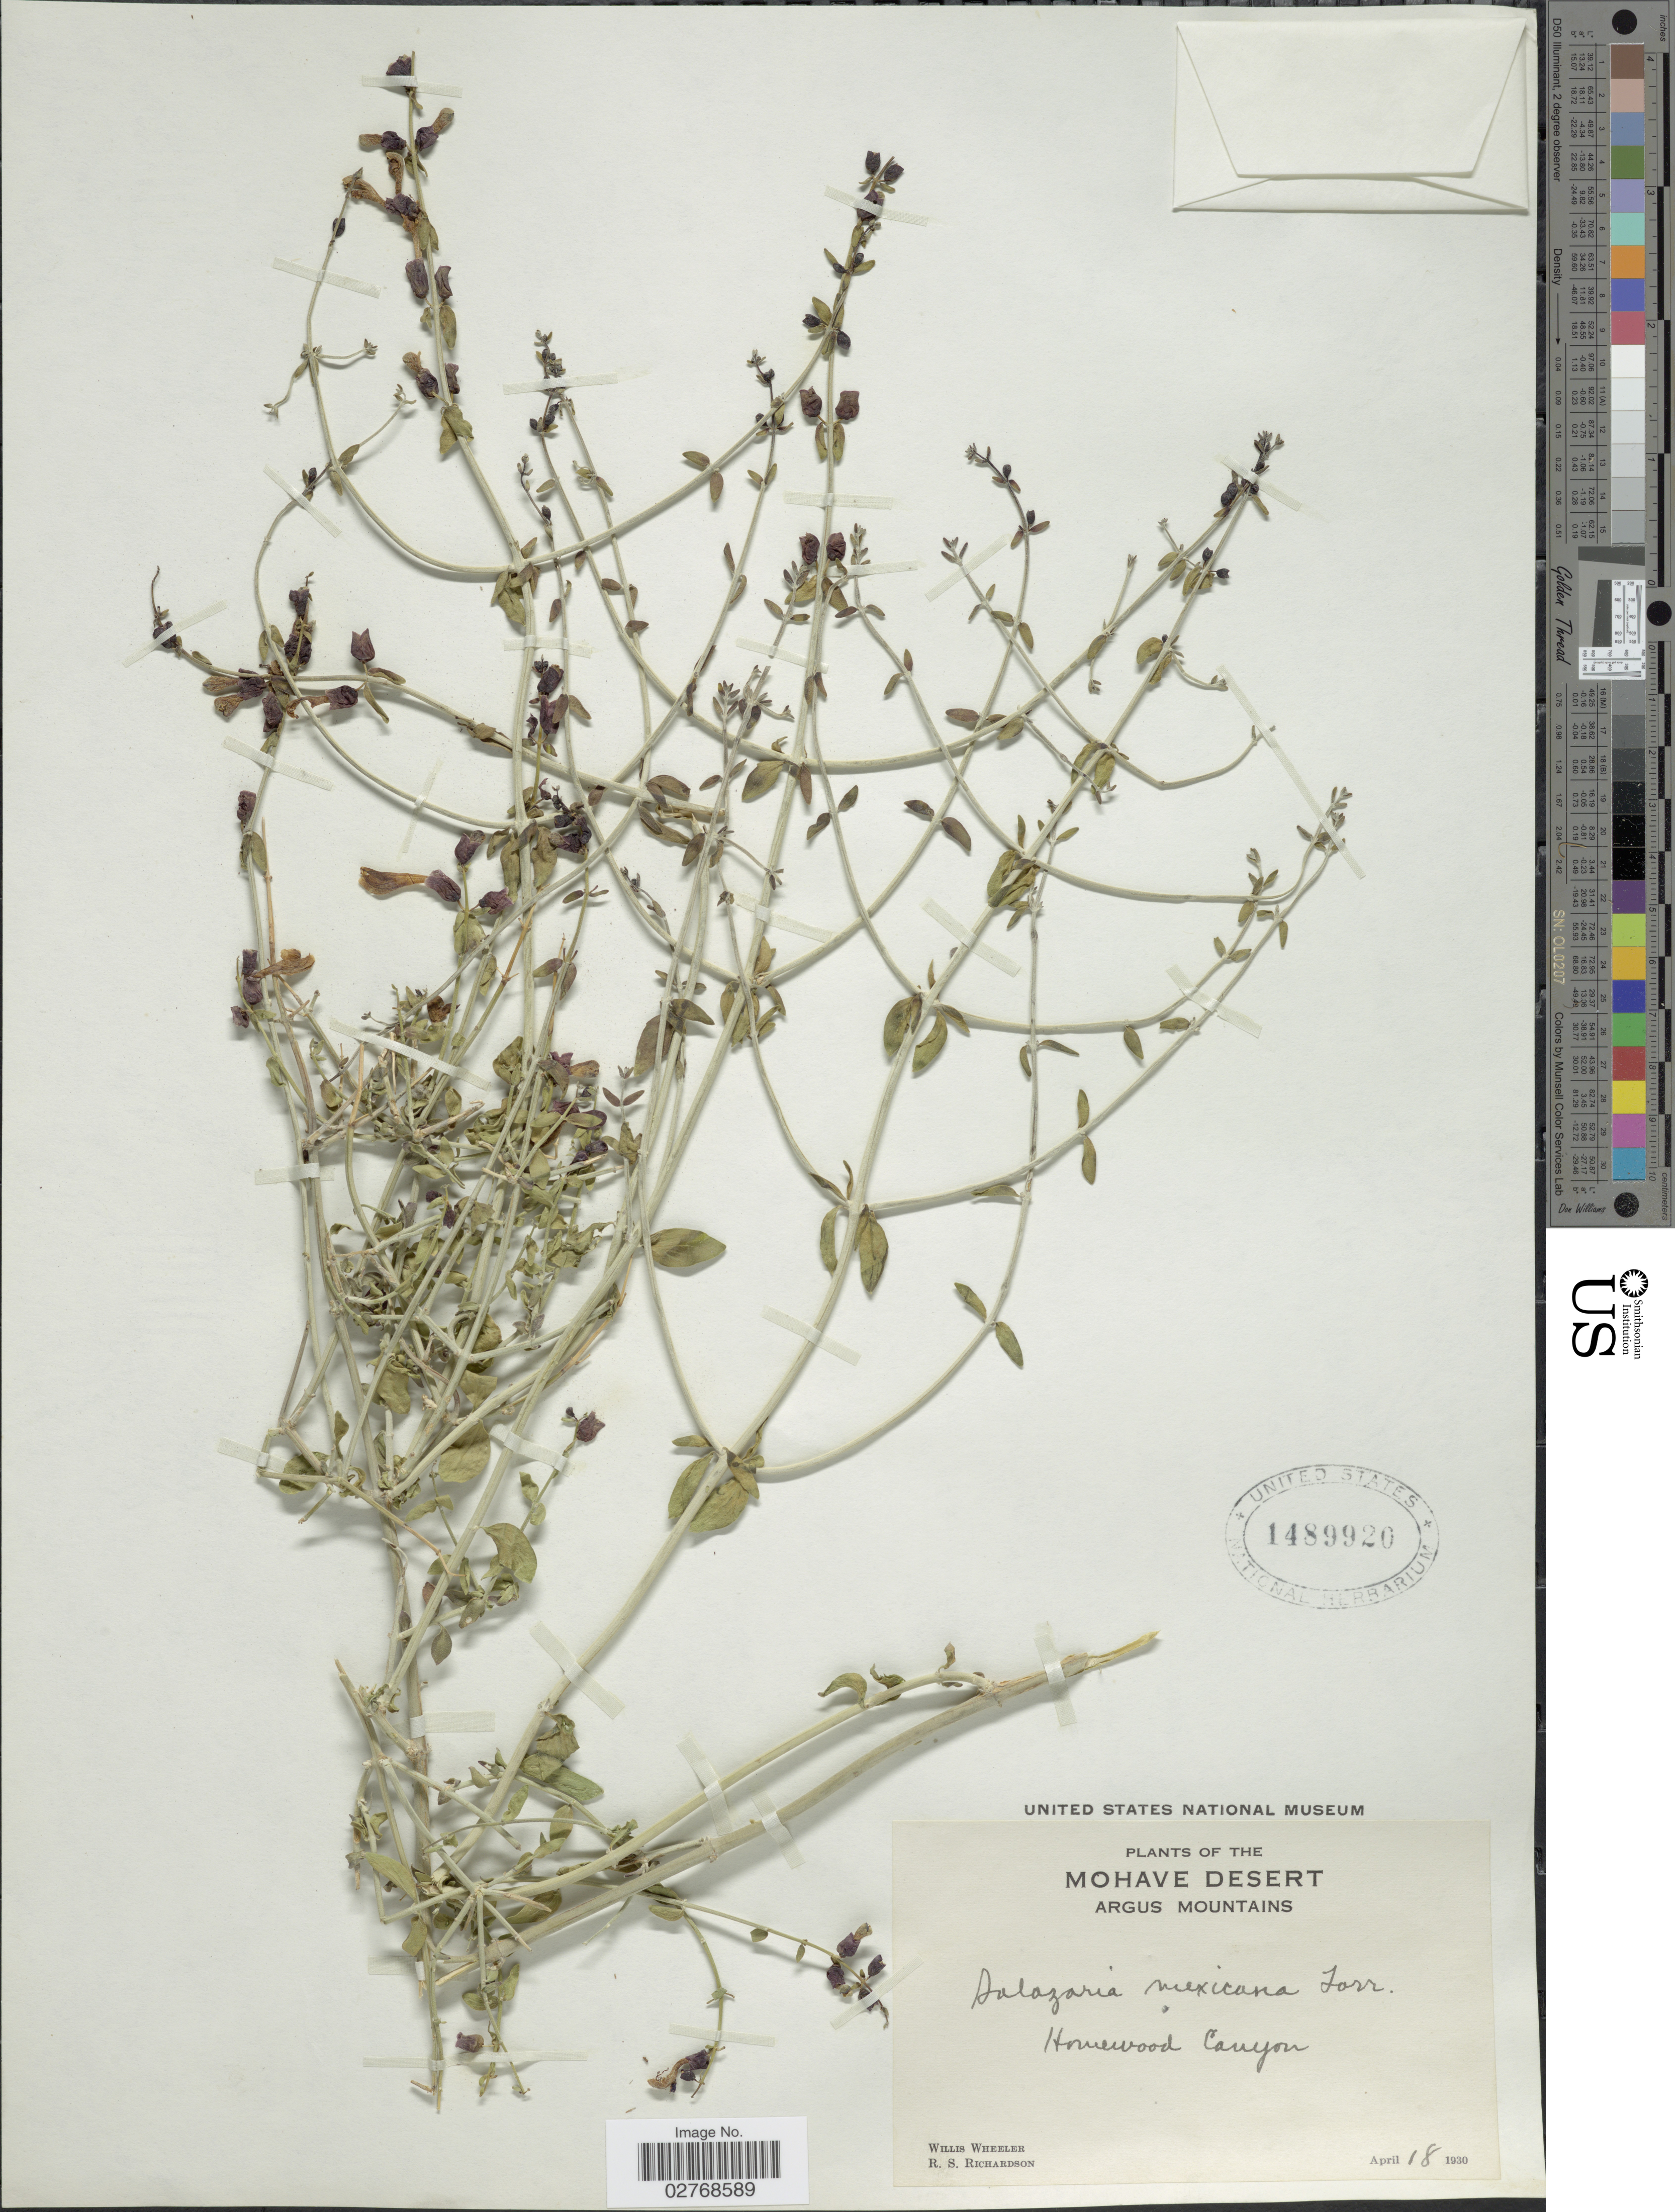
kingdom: Plantae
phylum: Tracheophyta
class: Magnoliopsida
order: Lamiales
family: Lamiaceae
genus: Scutellaria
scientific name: Scutellaria mexicana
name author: (Torr.) A.J. Paton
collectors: W. Wheeler & R. Richardson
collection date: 1930-04-18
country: United States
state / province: California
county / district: Kern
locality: Mohave Desert. Argus Mountains. Homewood Canyon.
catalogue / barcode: US 1489920